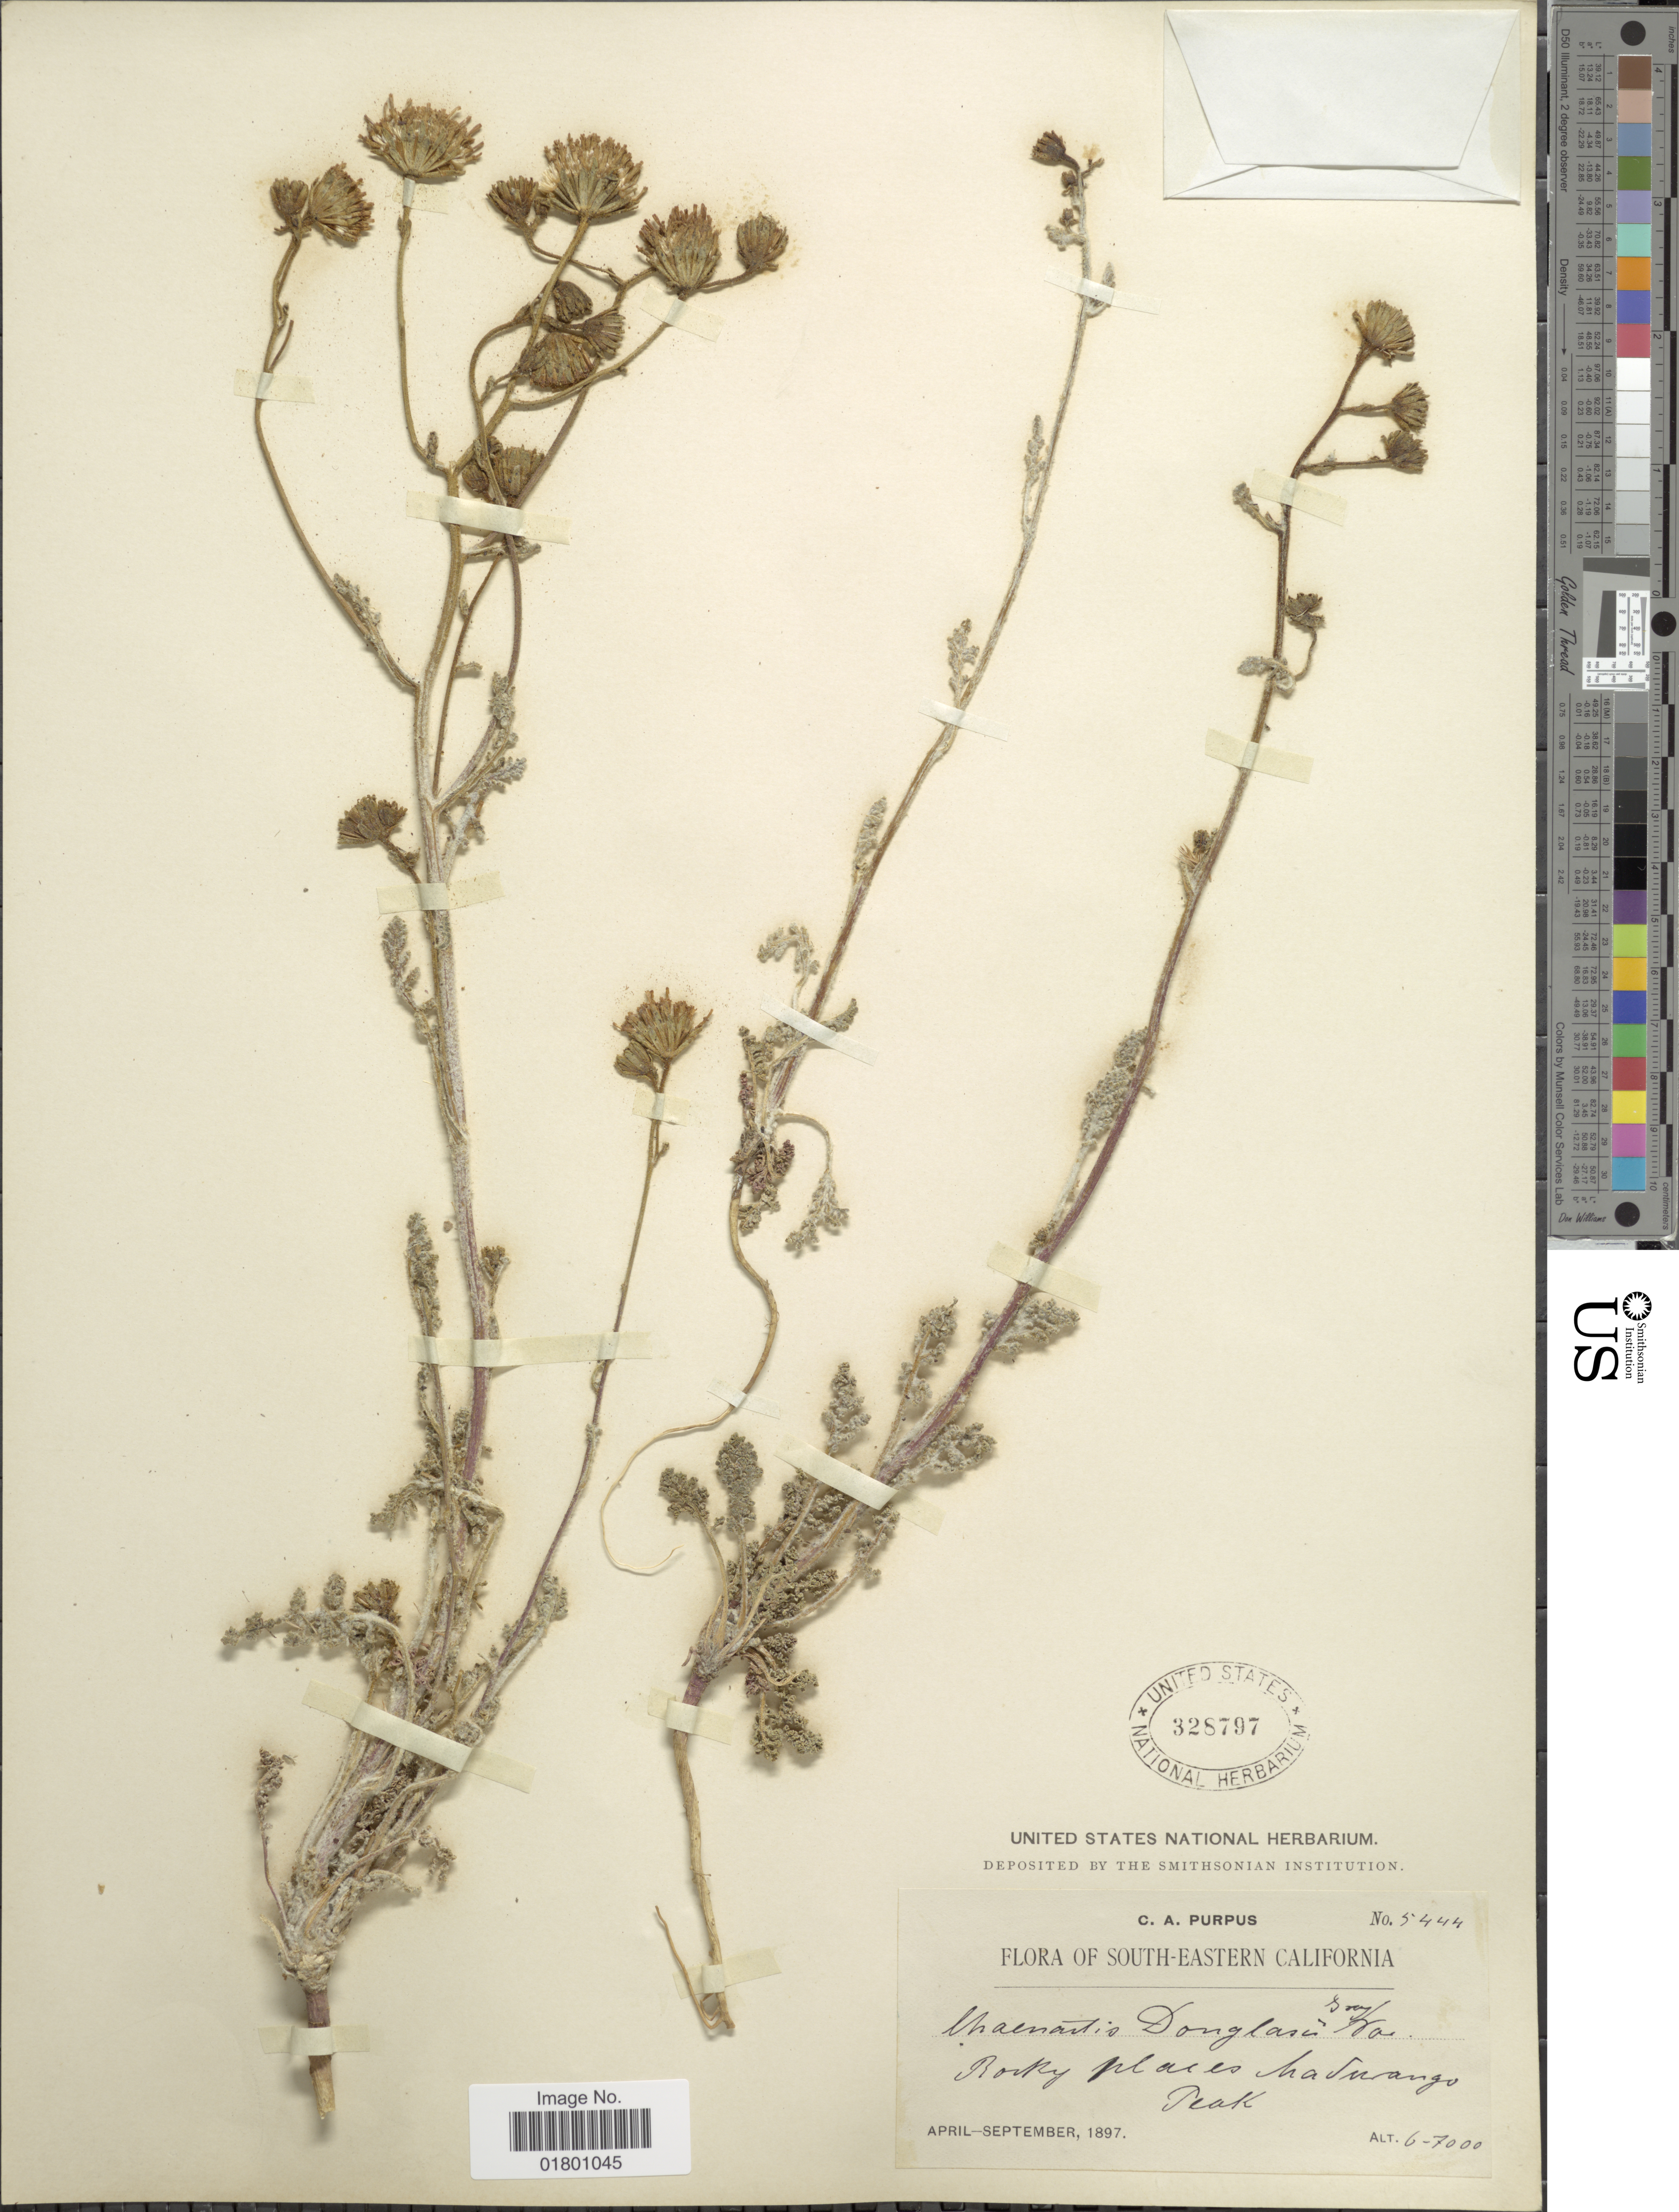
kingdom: Plantae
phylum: Tracheophyta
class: Magnoliopsida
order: Asterales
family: Asteraceae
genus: Chaenactis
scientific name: Chaenactis douglasii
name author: Hook. & Arn.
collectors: C. A. Purpus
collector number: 5444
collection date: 1897-04/1897-09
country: United States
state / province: California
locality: South-eastern California, Rocky places Madurango Peak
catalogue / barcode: US 328797